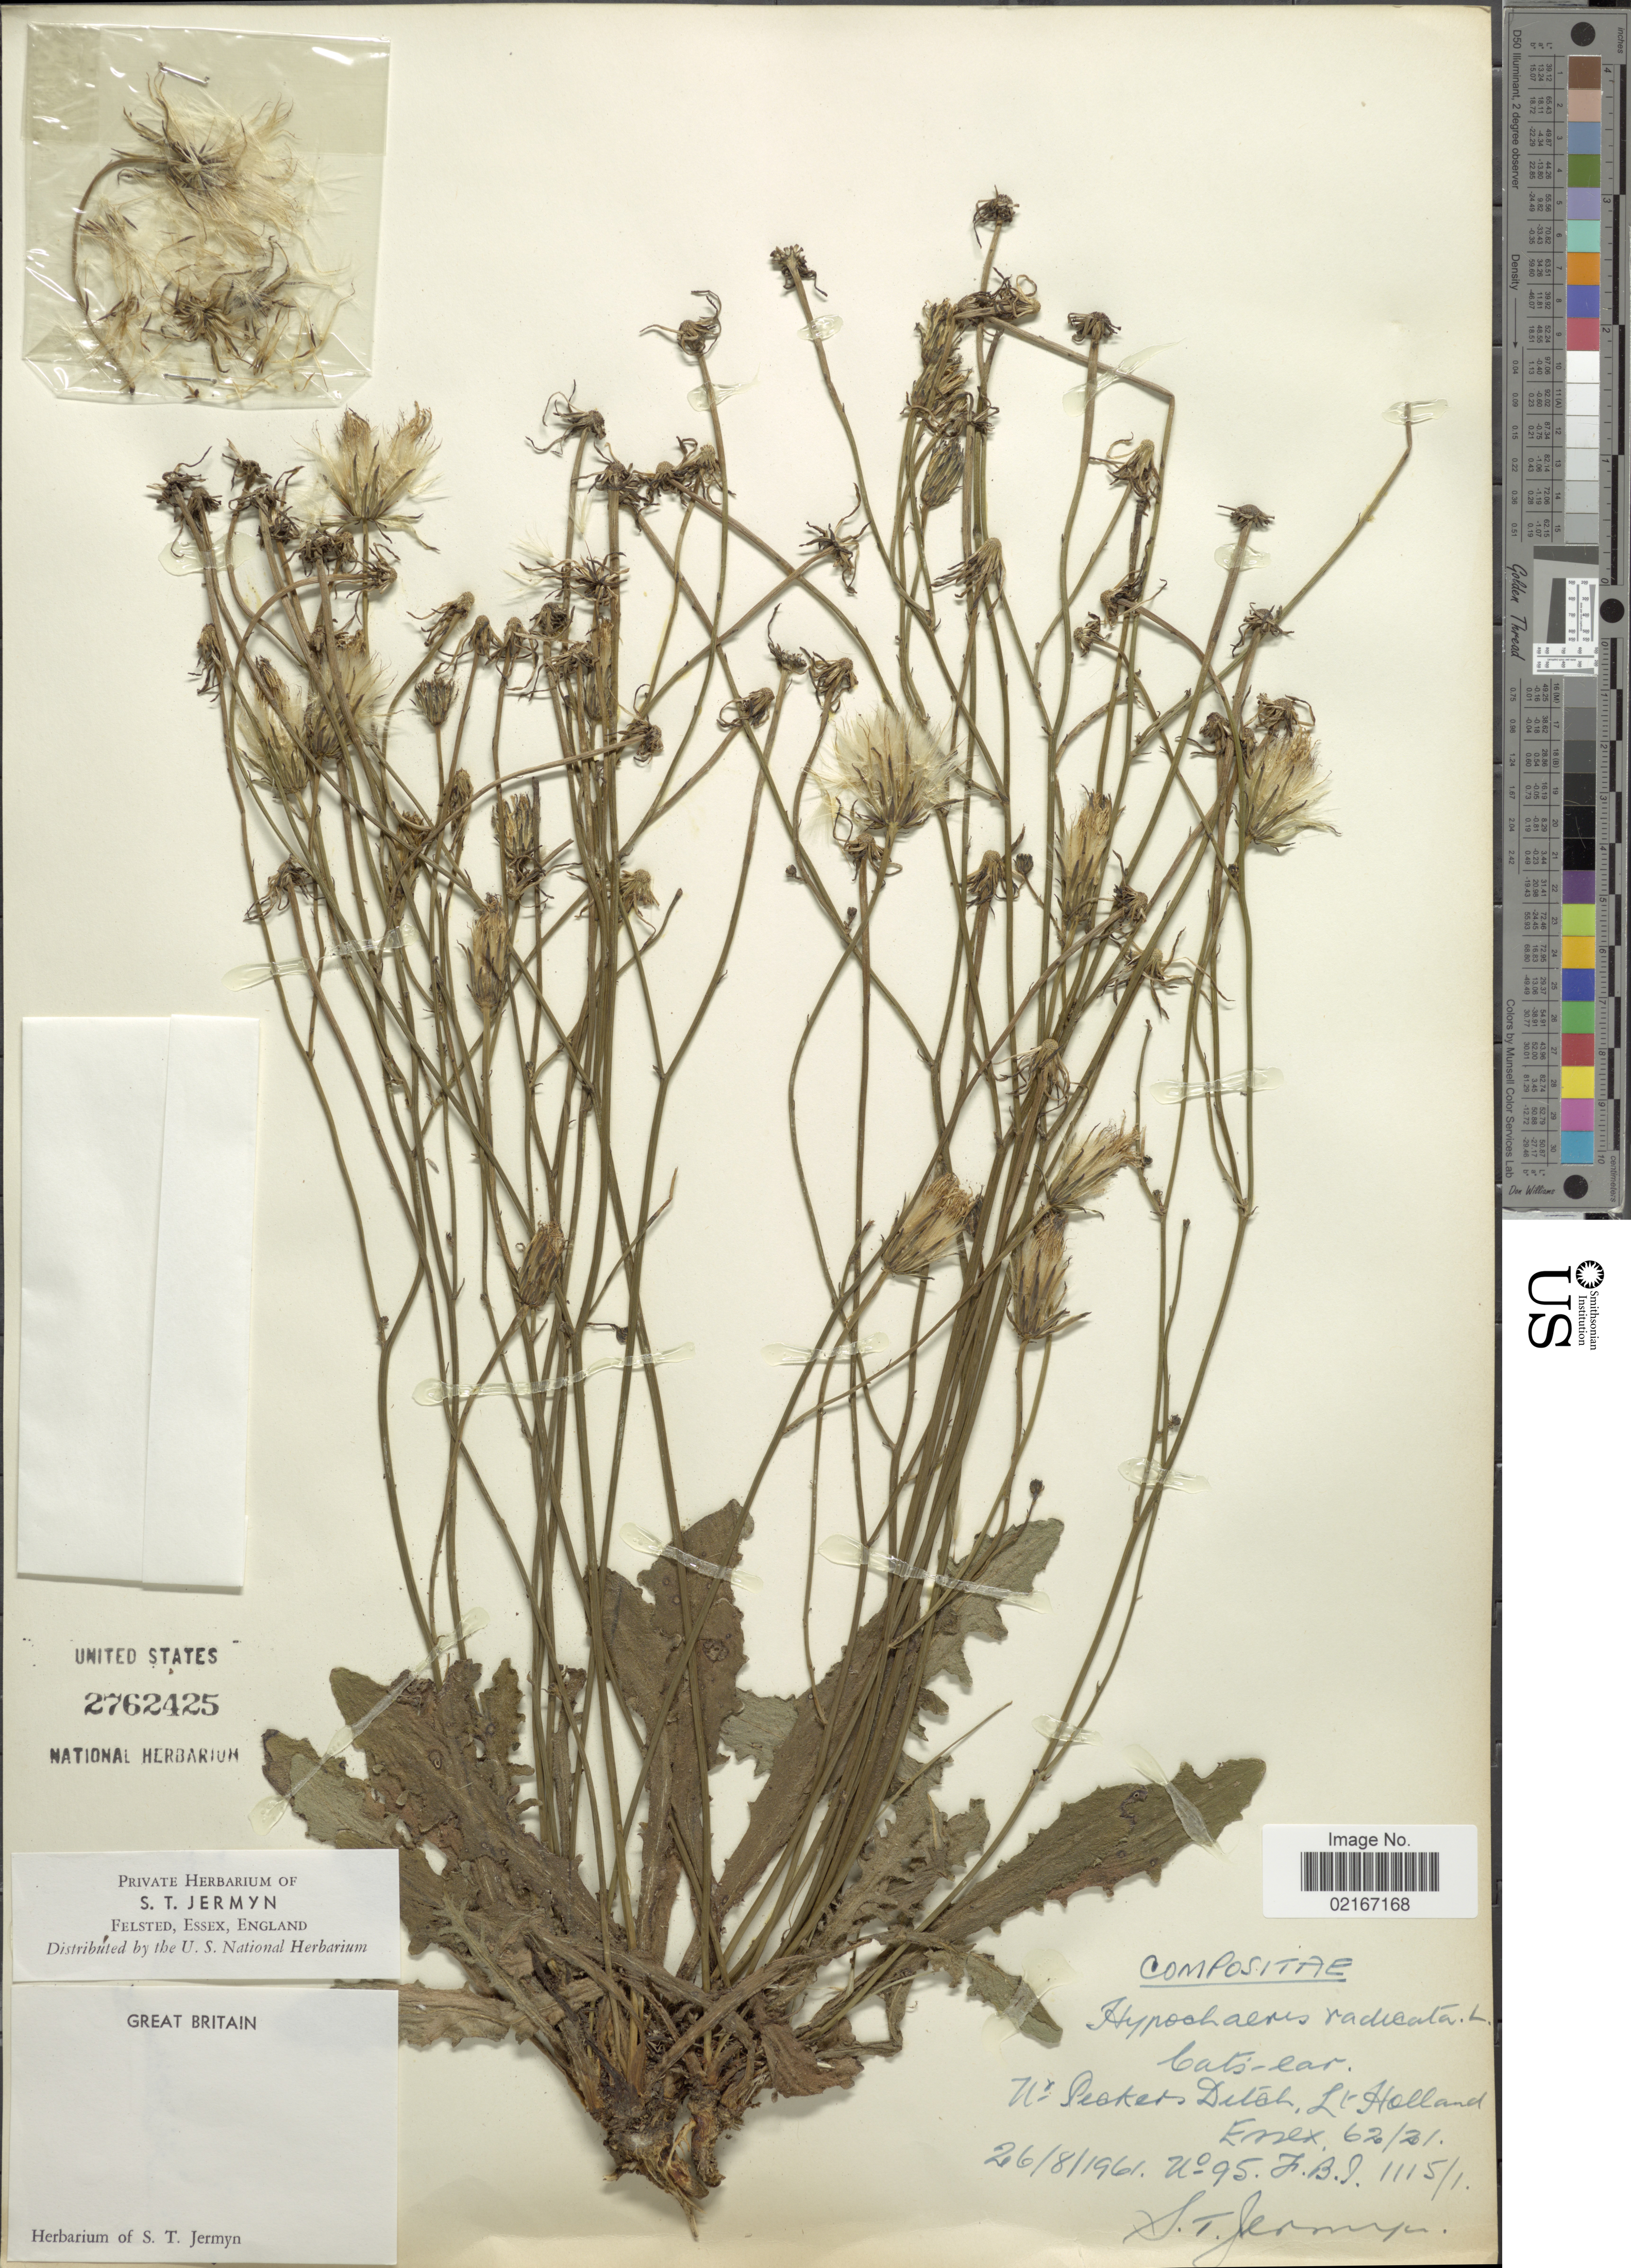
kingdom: Plantae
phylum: Tracheophyta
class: Magnoliopsida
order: Asterales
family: Asteraceae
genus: Hypochaeris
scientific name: Hypochaeris radicata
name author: L.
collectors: S. Jermyn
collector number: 95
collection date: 1961-08-26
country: United Kingdom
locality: Nr. Peakers Diloh, Lt Holland, Essex 62/21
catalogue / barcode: US 2762425